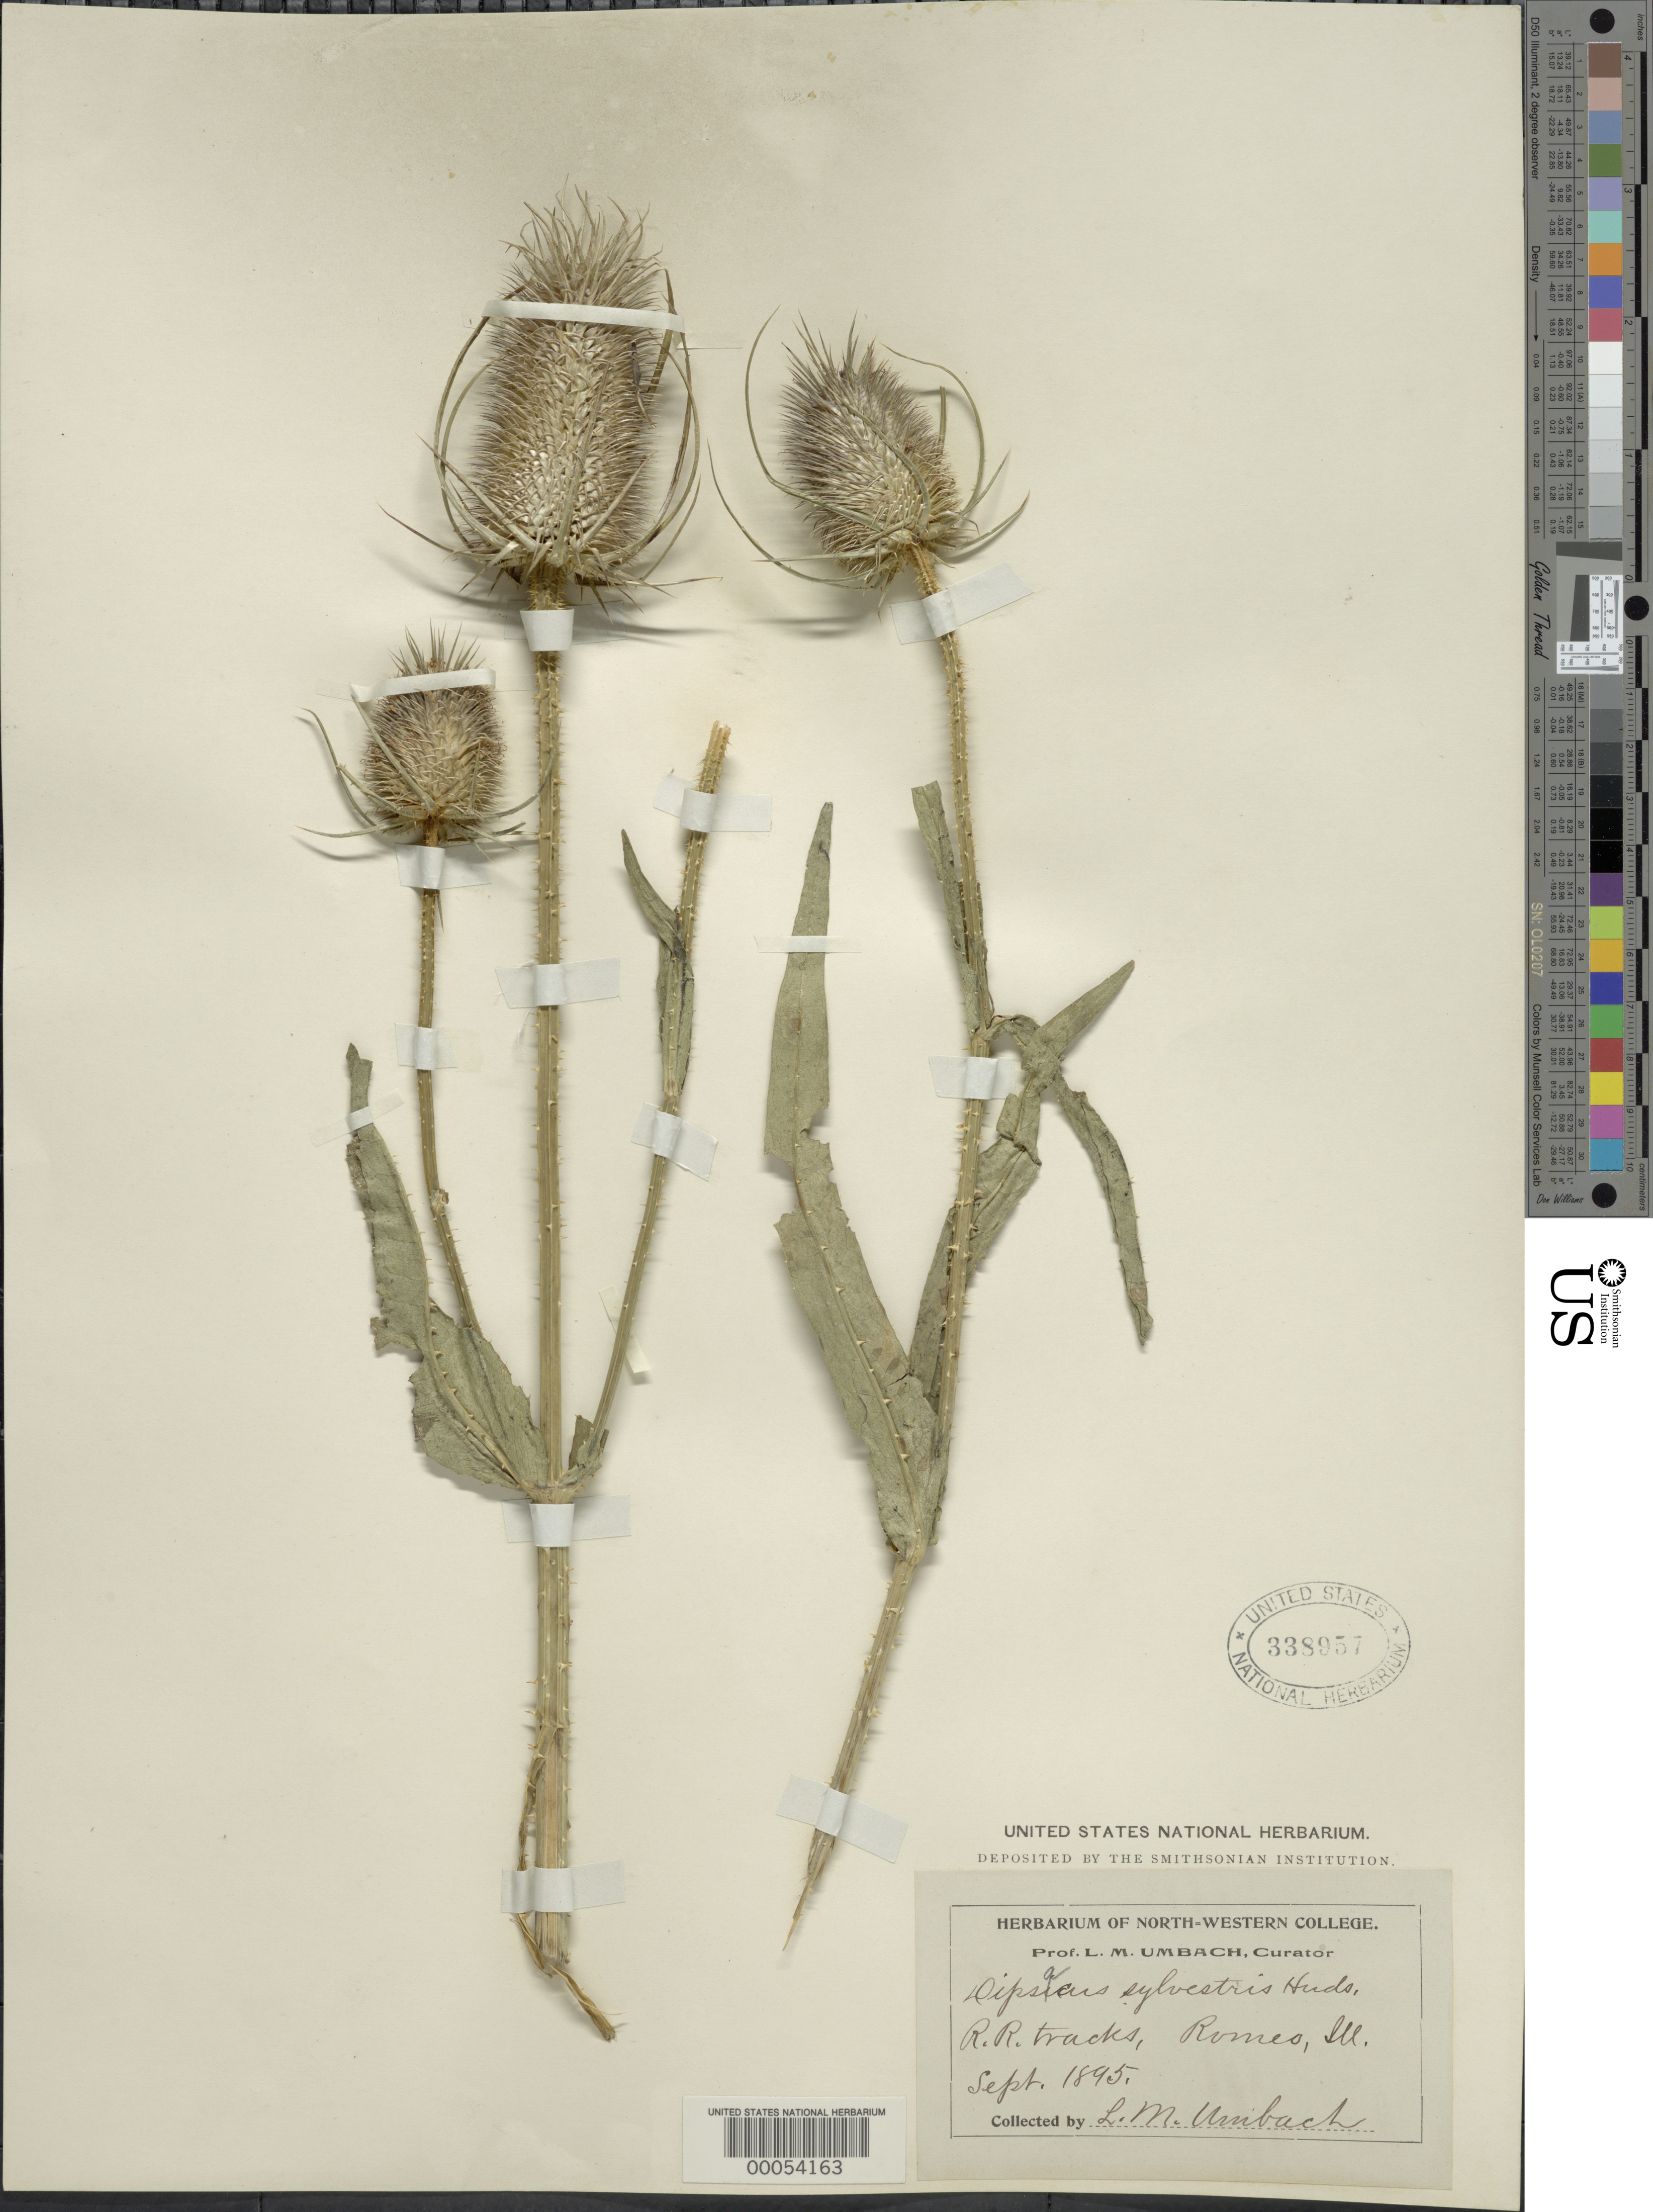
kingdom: Plantae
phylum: Tracheophyta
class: Magnoliopsida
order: Dipsacales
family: Caprifoliaceae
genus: Dipsacus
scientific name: Dipsacus sylvestris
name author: Huds.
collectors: L. M. Umbach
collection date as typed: Sep 1895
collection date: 1895-09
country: United States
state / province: Illinois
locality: Romeo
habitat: R.R. tracks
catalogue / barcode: US 338957